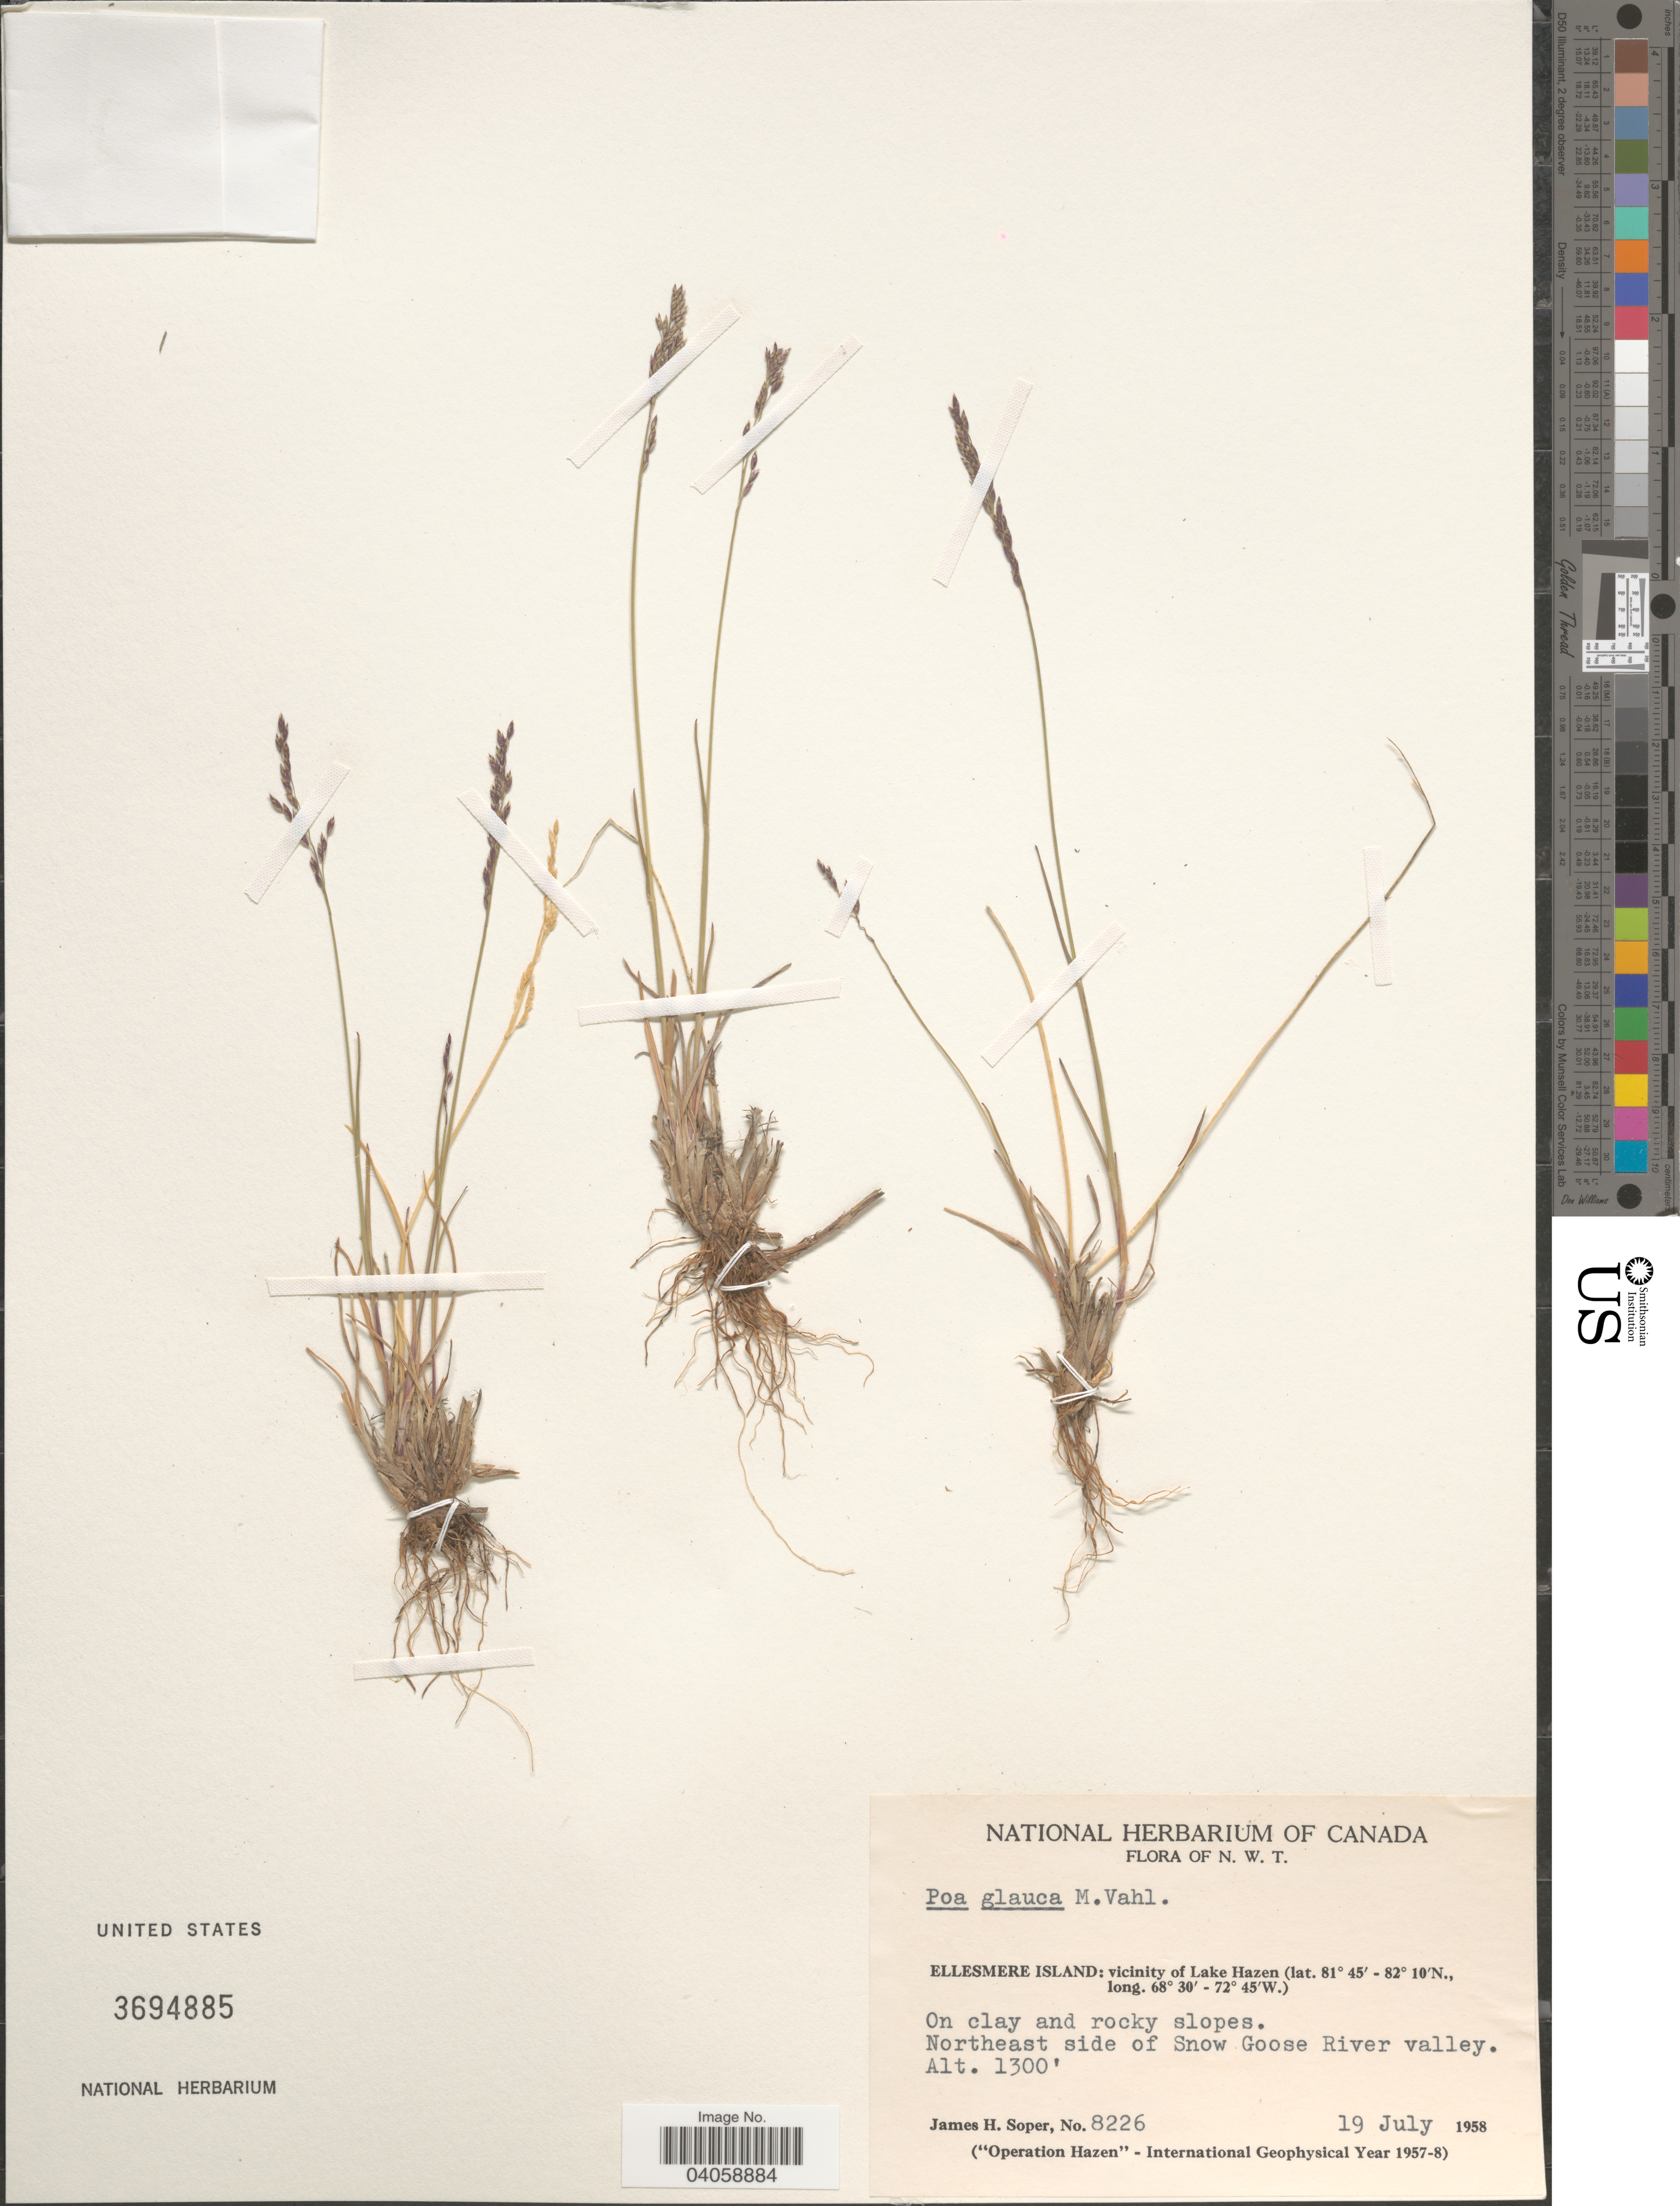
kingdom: Plantae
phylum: Tracheophyta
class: Liliopsida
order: Poales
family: Poaceae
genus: Poa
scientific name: Poa glauca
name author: Vahl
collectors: J. H. Soper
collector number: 8226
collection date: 1958-07-19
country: Canada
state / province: Northwest Territories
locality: N. W. T. Ellesmere Island: vicinity of Lake Hazen. Northeast side of Snow Goose River valley.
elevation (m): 396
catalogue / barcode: US 3694885